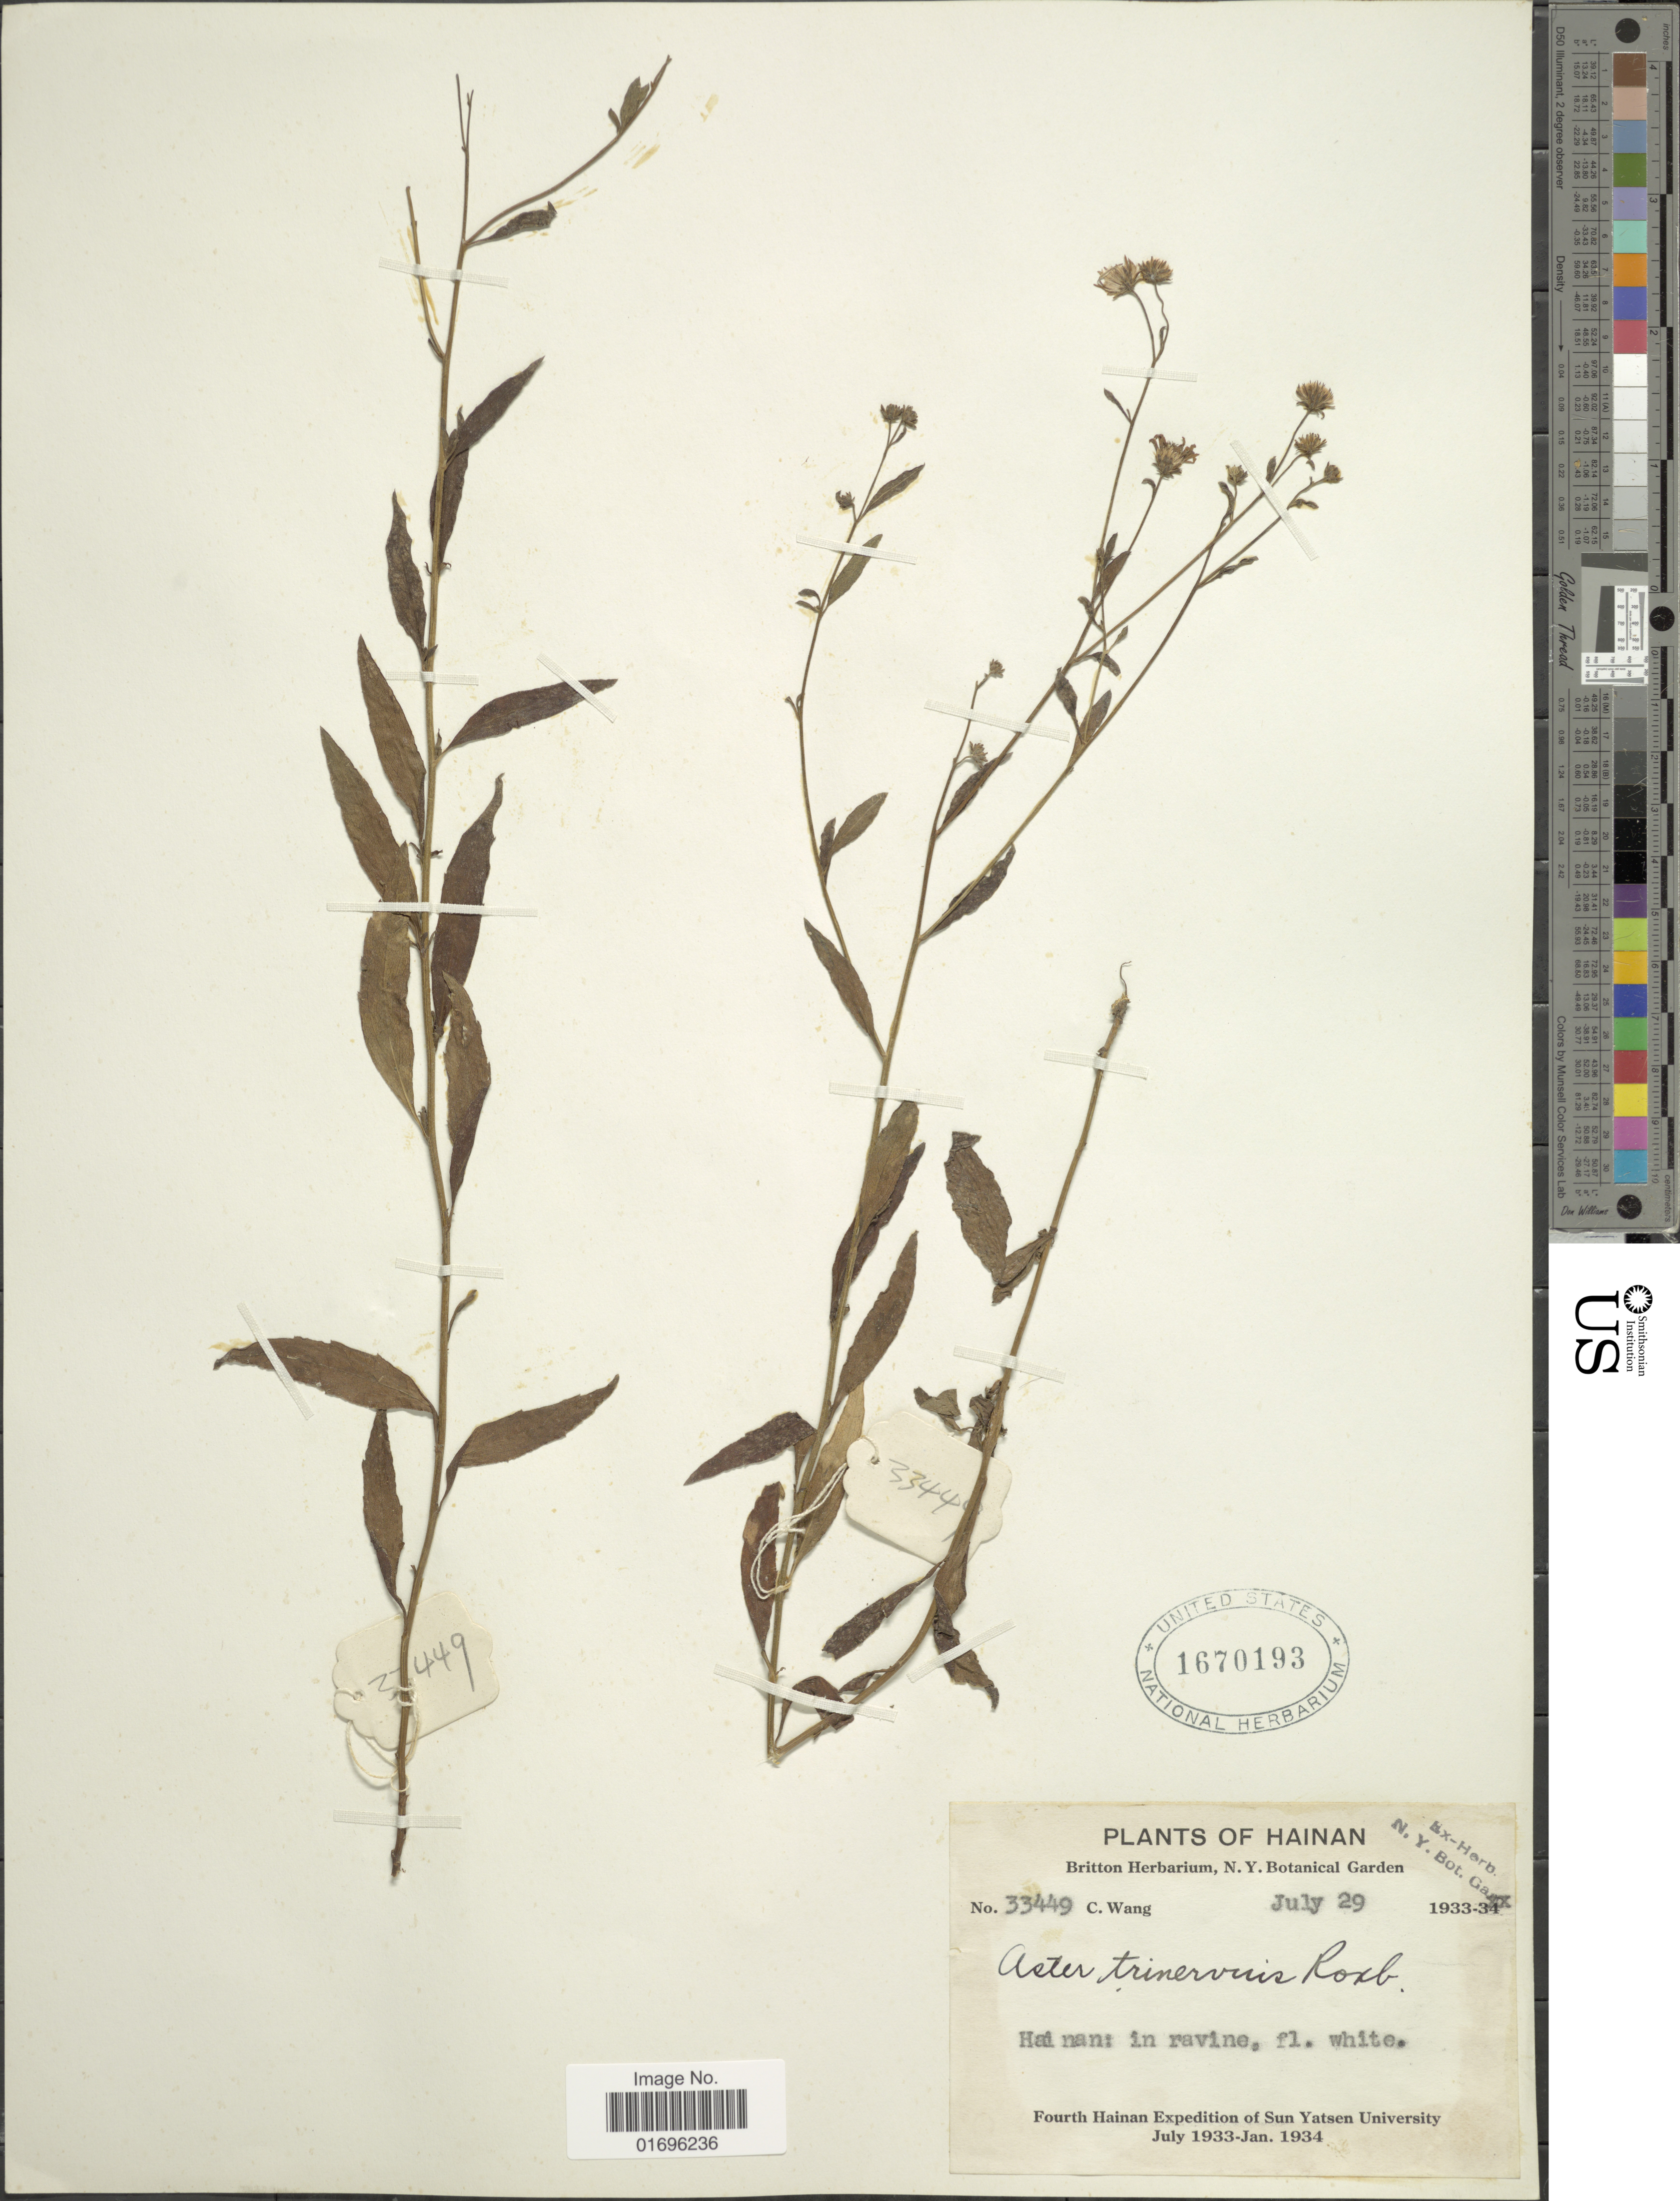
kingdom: Plantae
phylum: Tracheophyta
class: Magnoliopsida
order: Asterales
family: Asteraceae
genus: Aster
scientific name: Aster ageratoides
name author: Turcz.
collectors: C. Wang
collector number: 33449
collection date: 1933-07-29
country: China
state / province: Hainan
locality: Hai nan: in ravine.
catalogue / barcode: US 1670193